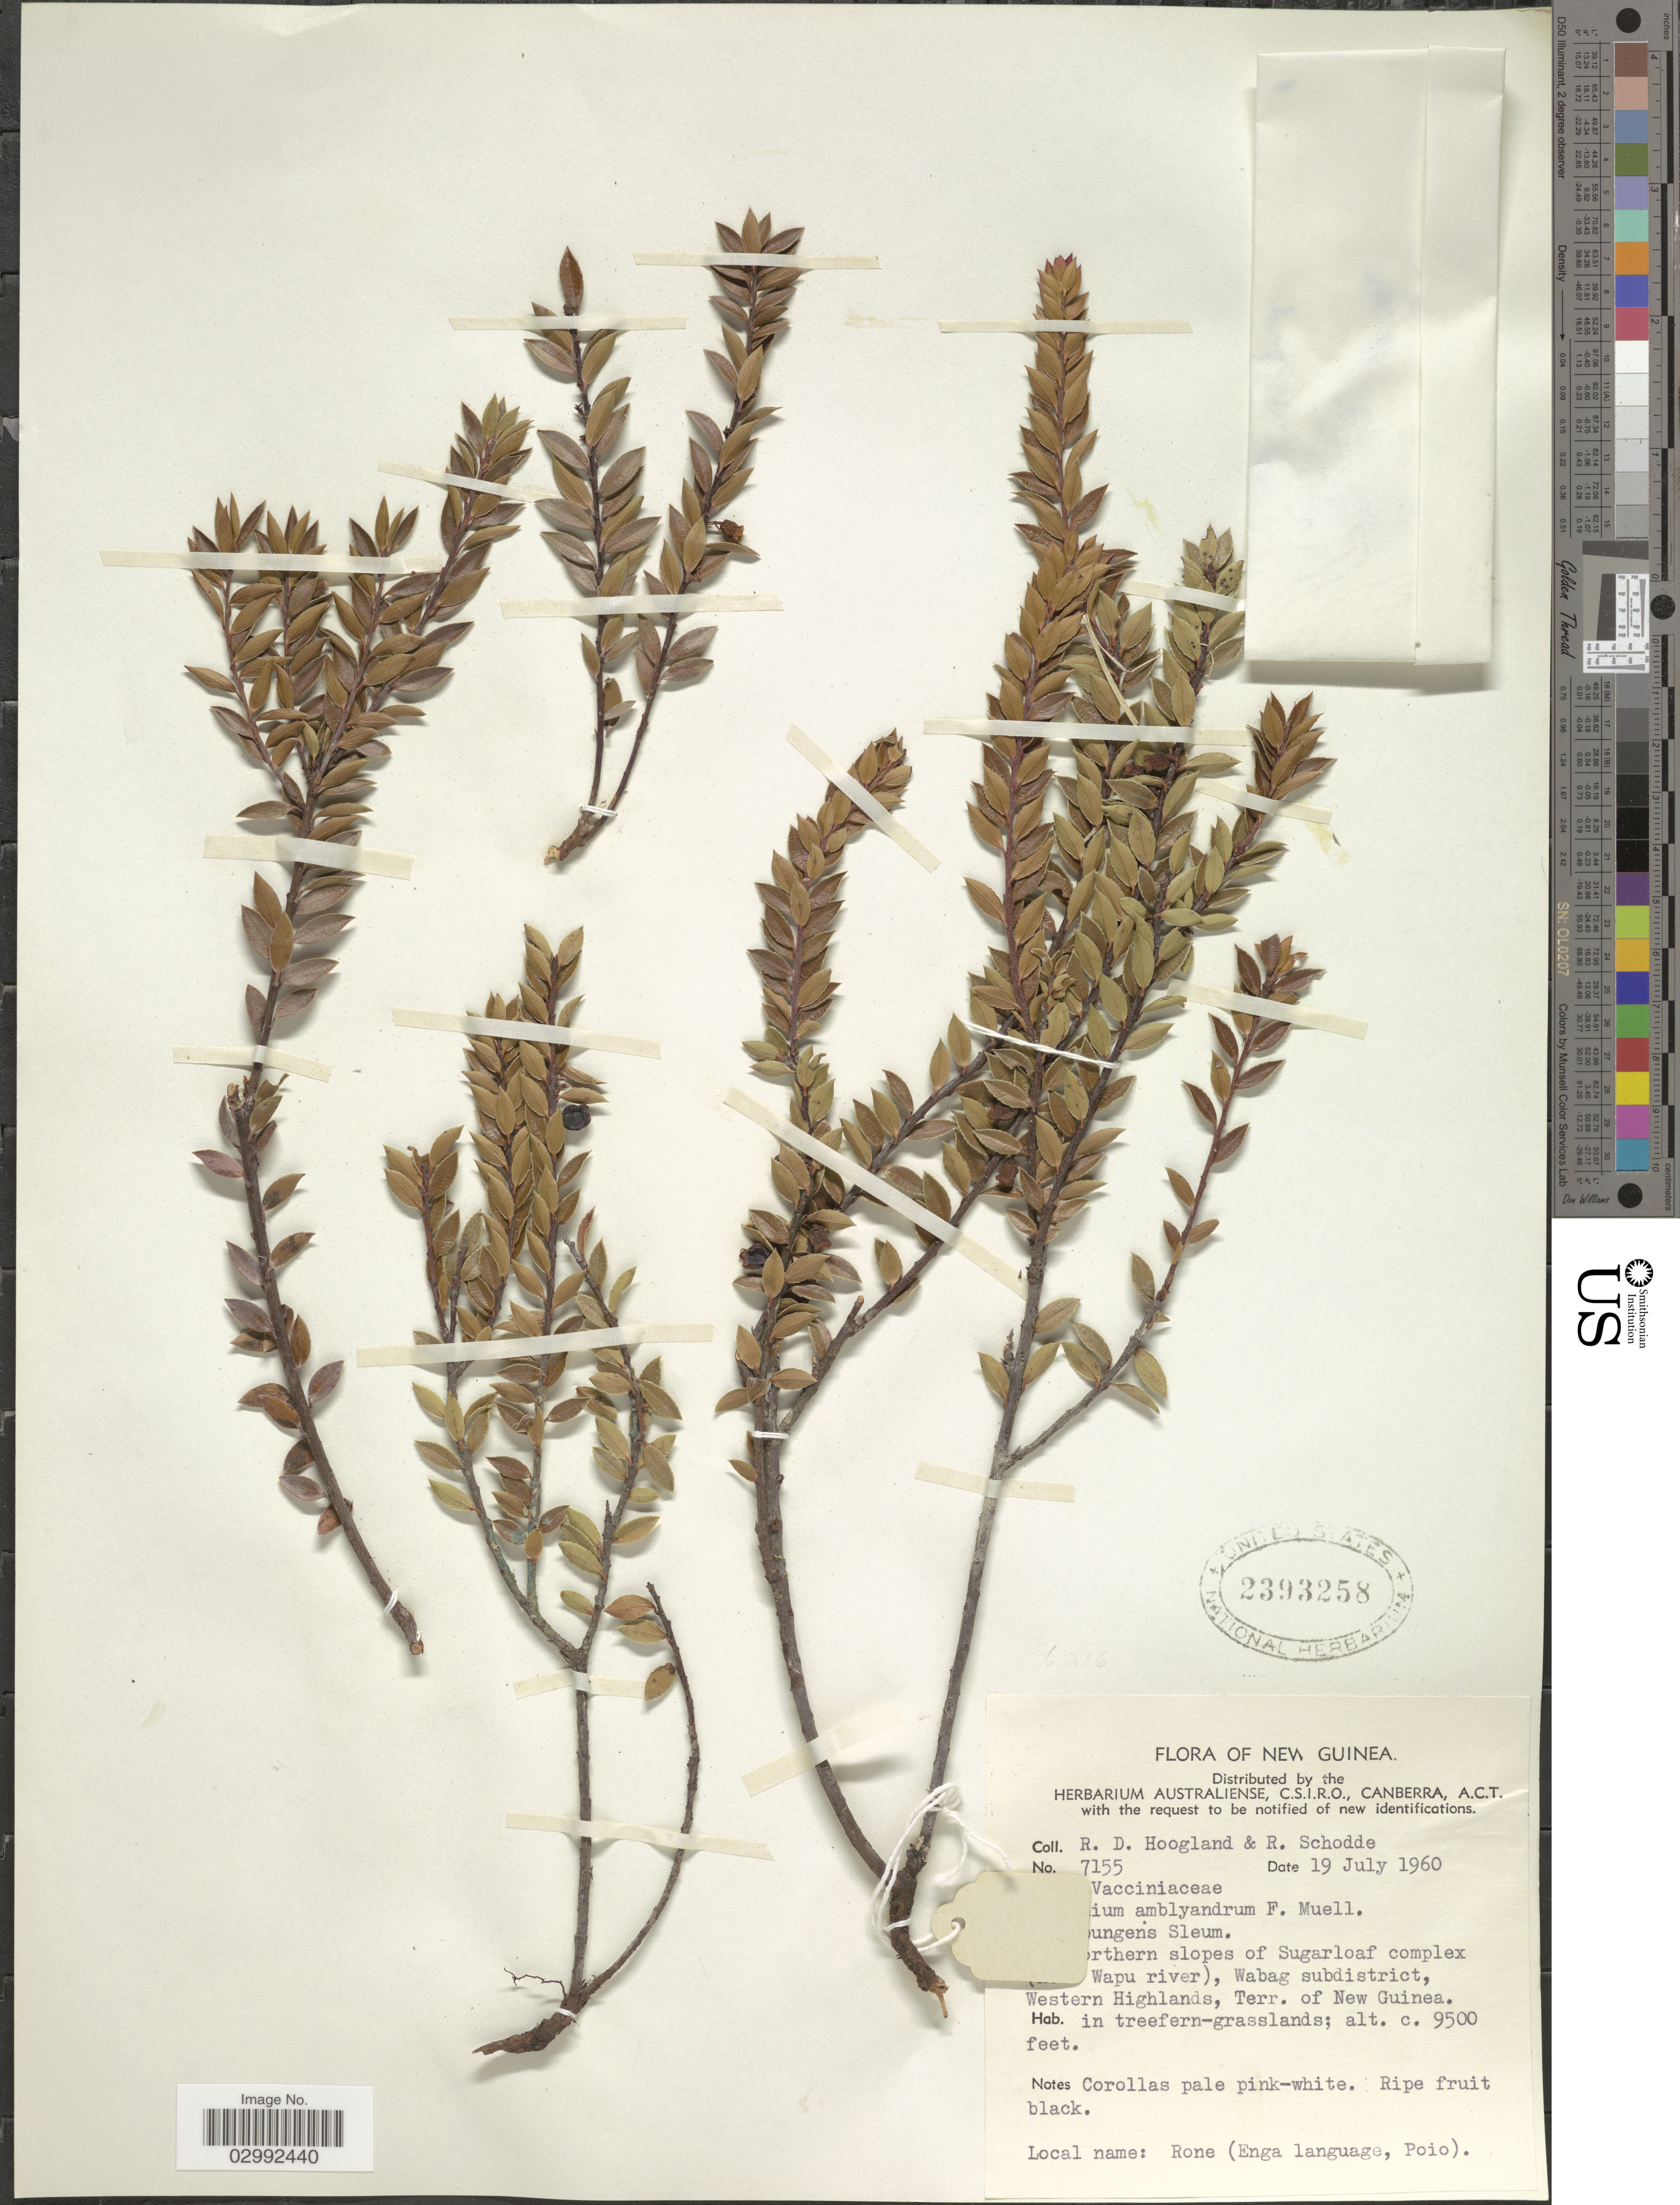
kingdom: Plantae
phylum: Tracheophyta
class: Magnoliopsida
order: Ericales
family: Ericaceae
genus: Vaccinium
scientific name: Vaccinium amblyandrum var. pungens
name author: Sleumer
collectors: R. D. Hoogland & R. Schodde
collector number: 7155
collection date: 1960-07-19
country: Papua New Guinea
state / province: Western Highlands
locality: New Guinea, [illegible text]rthern slopes of Sugarloaf complex [illegible text] Wapu river), Wabag subdistrict, Western Highlands, Terr. of New Guinea.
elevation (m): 2896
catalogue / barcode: US 2393258